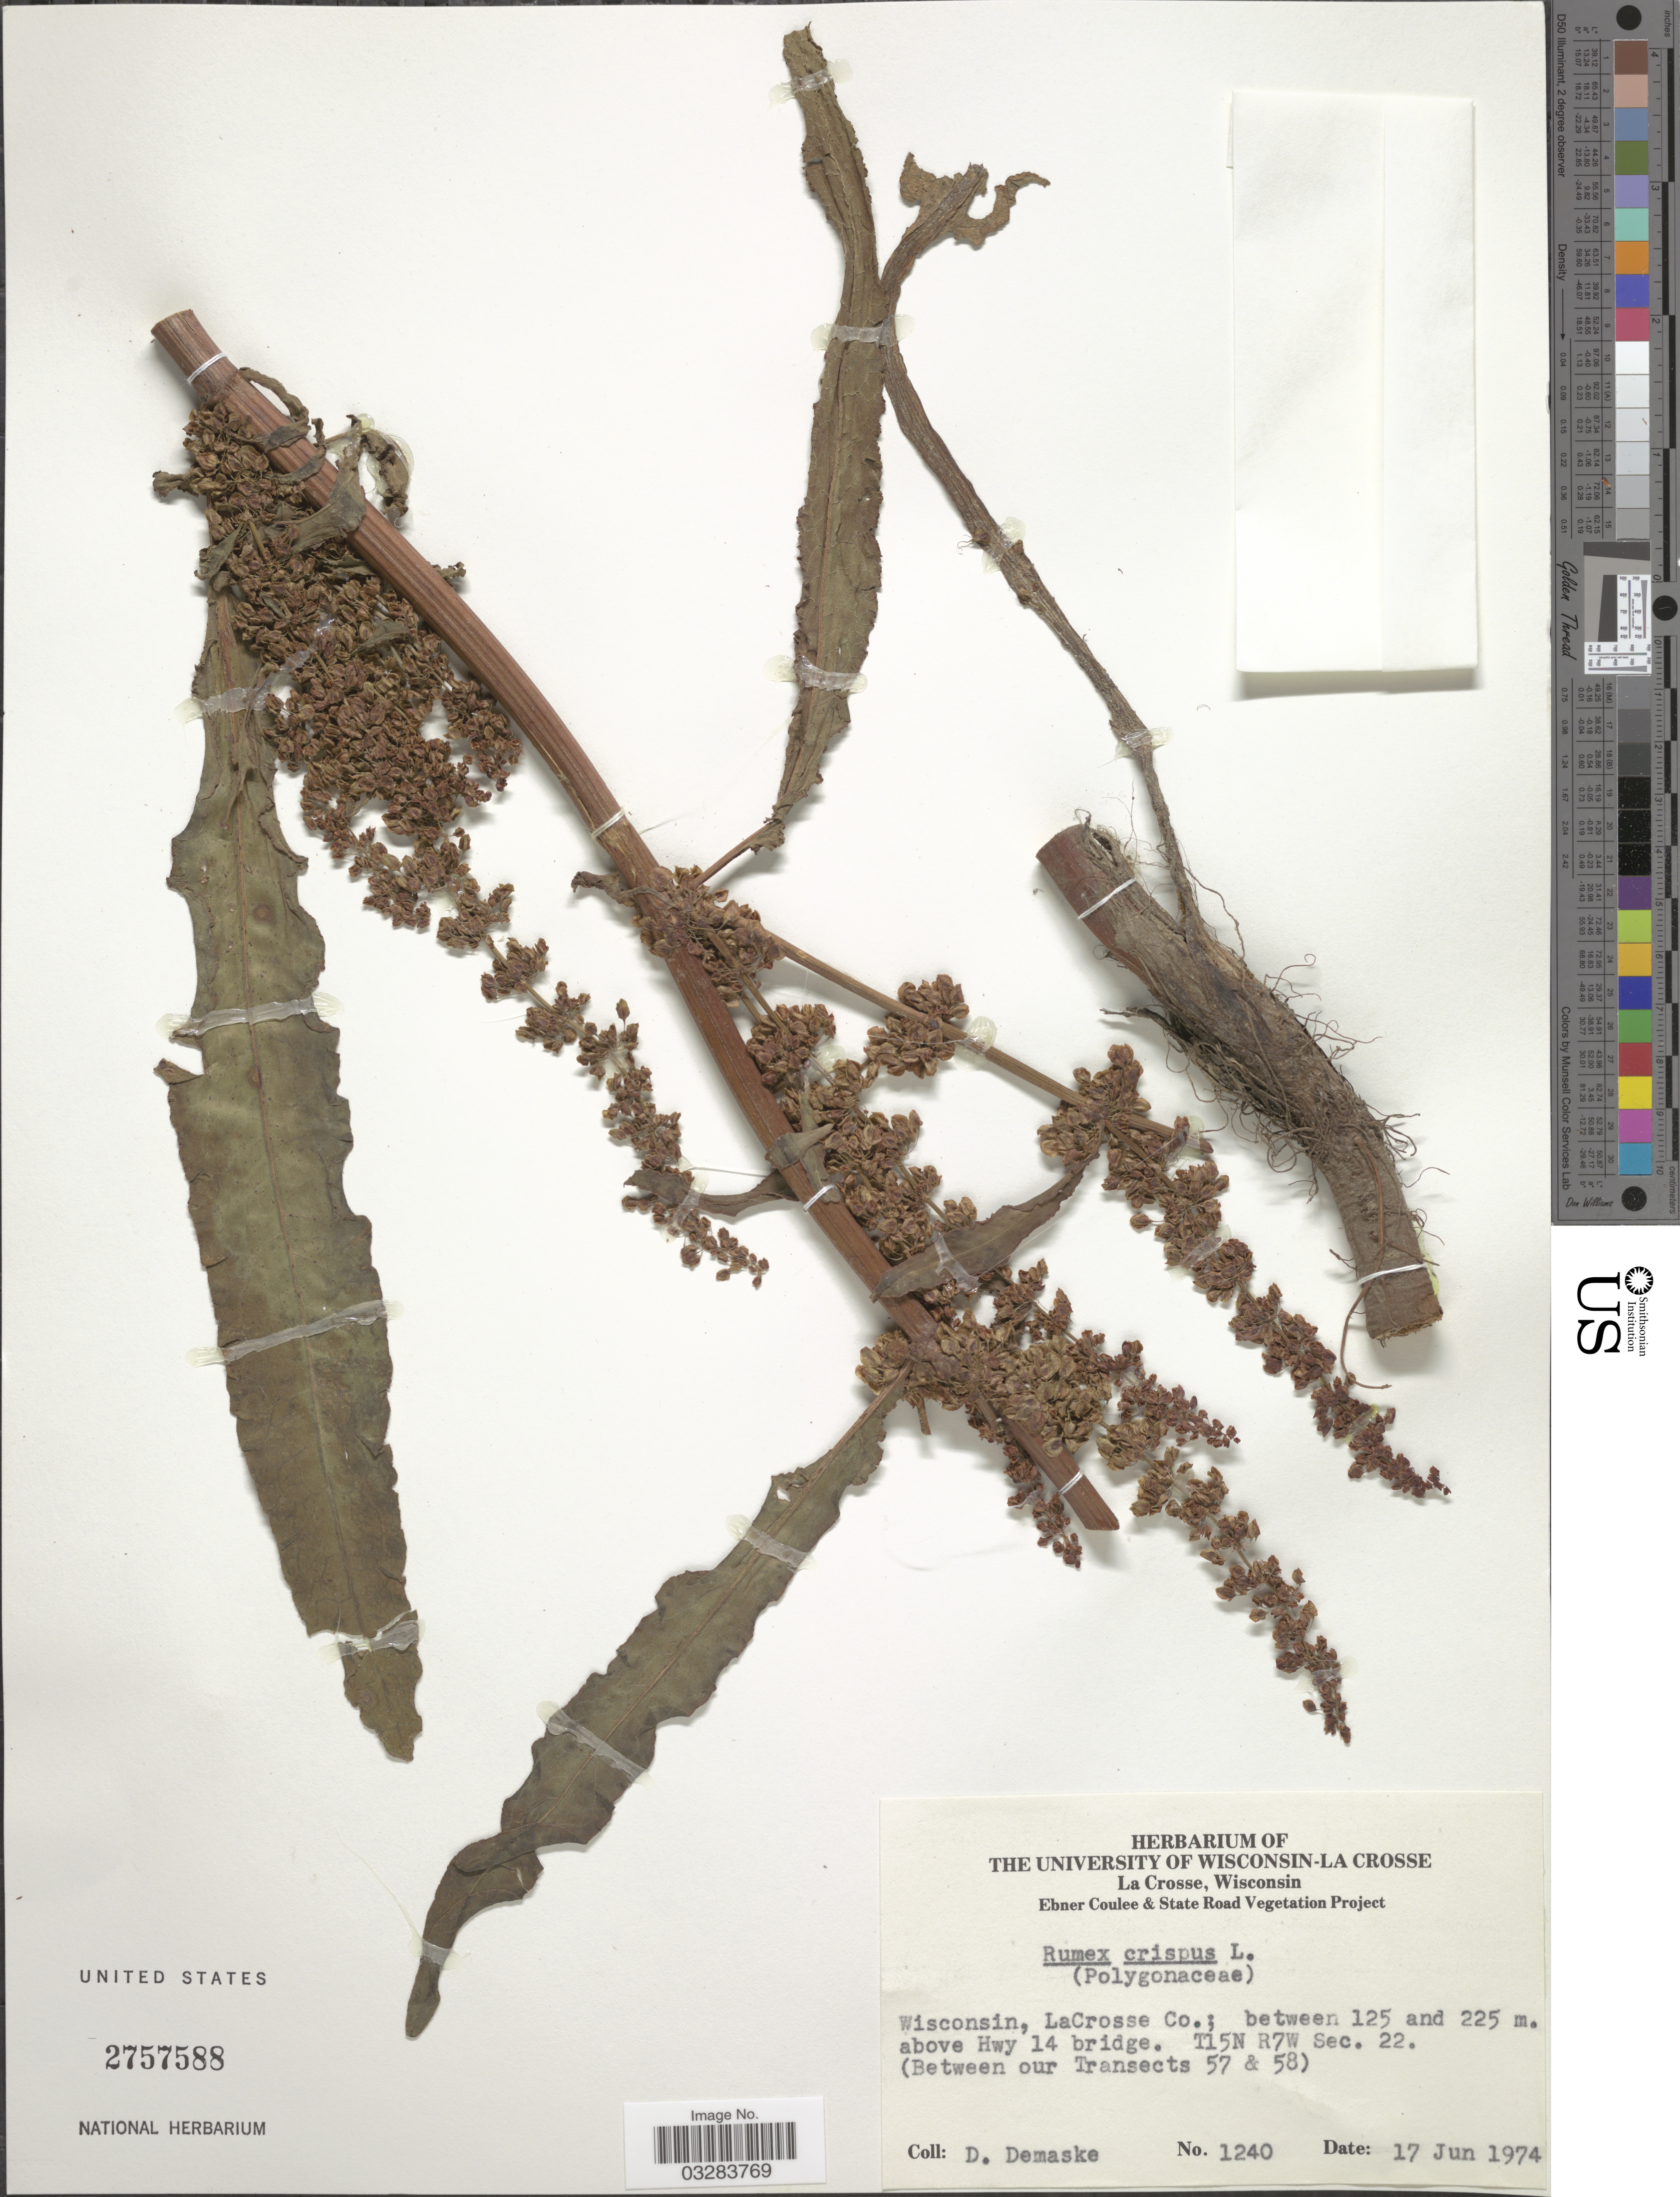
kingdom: Plantae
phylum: Tracheophyta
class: Magnoliopsida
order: Caryophyllales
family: Polygonaceae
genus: Rumex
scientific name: Rumex crispus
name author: L.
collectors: D. Demaske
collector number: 1240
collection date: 1974-06-17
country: United States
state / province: Wisconsin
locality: LaCrosse Co.; between 125 and 225m. above Hwy 14 bridge. T15N R7W Sec. 22. (Between our Transects 57 &58).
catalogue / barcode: US 2757588